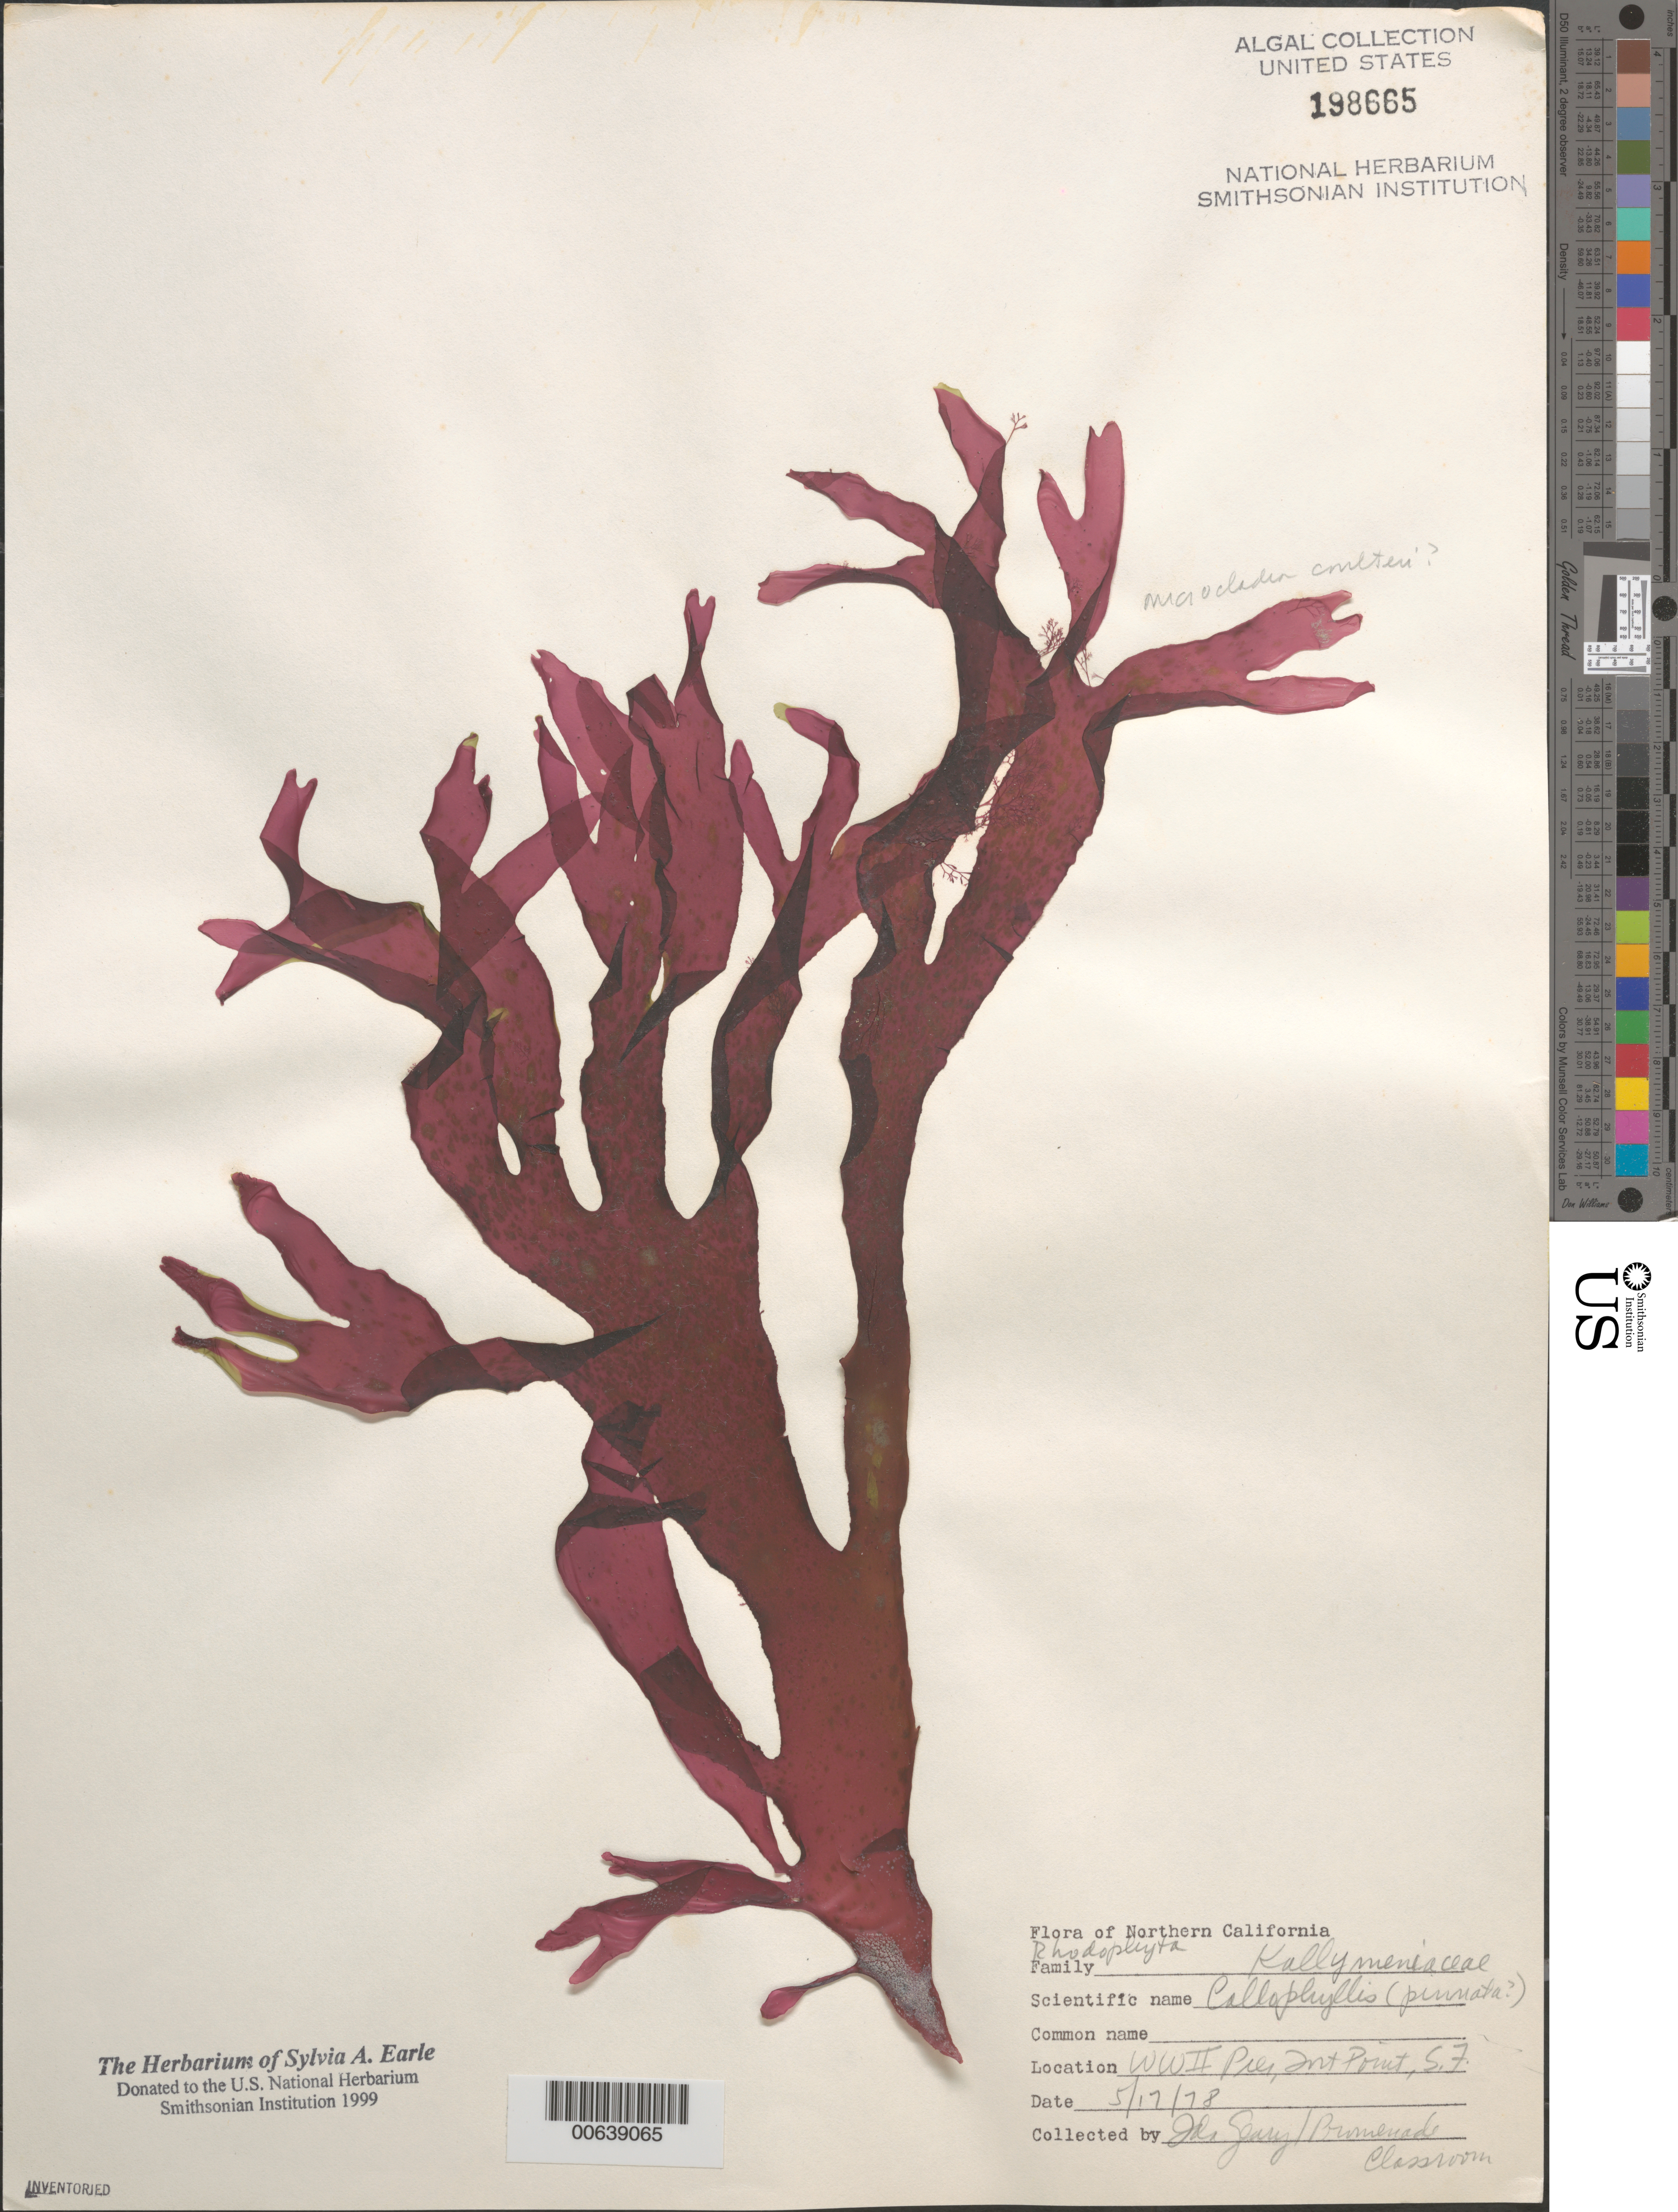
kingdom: Plantae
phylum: Rhodophyta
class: Florideophyceae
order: Gigartinales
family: Kallymeniaceae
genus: Callophyllis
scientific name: Callophyllis pinnata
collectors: I. Geary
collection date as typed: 17 May 1978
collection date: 1978-05-17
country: United States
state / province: California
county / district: San Francisco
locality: San Francisco, Fort Point, World War II Pier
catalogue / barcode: US 198665